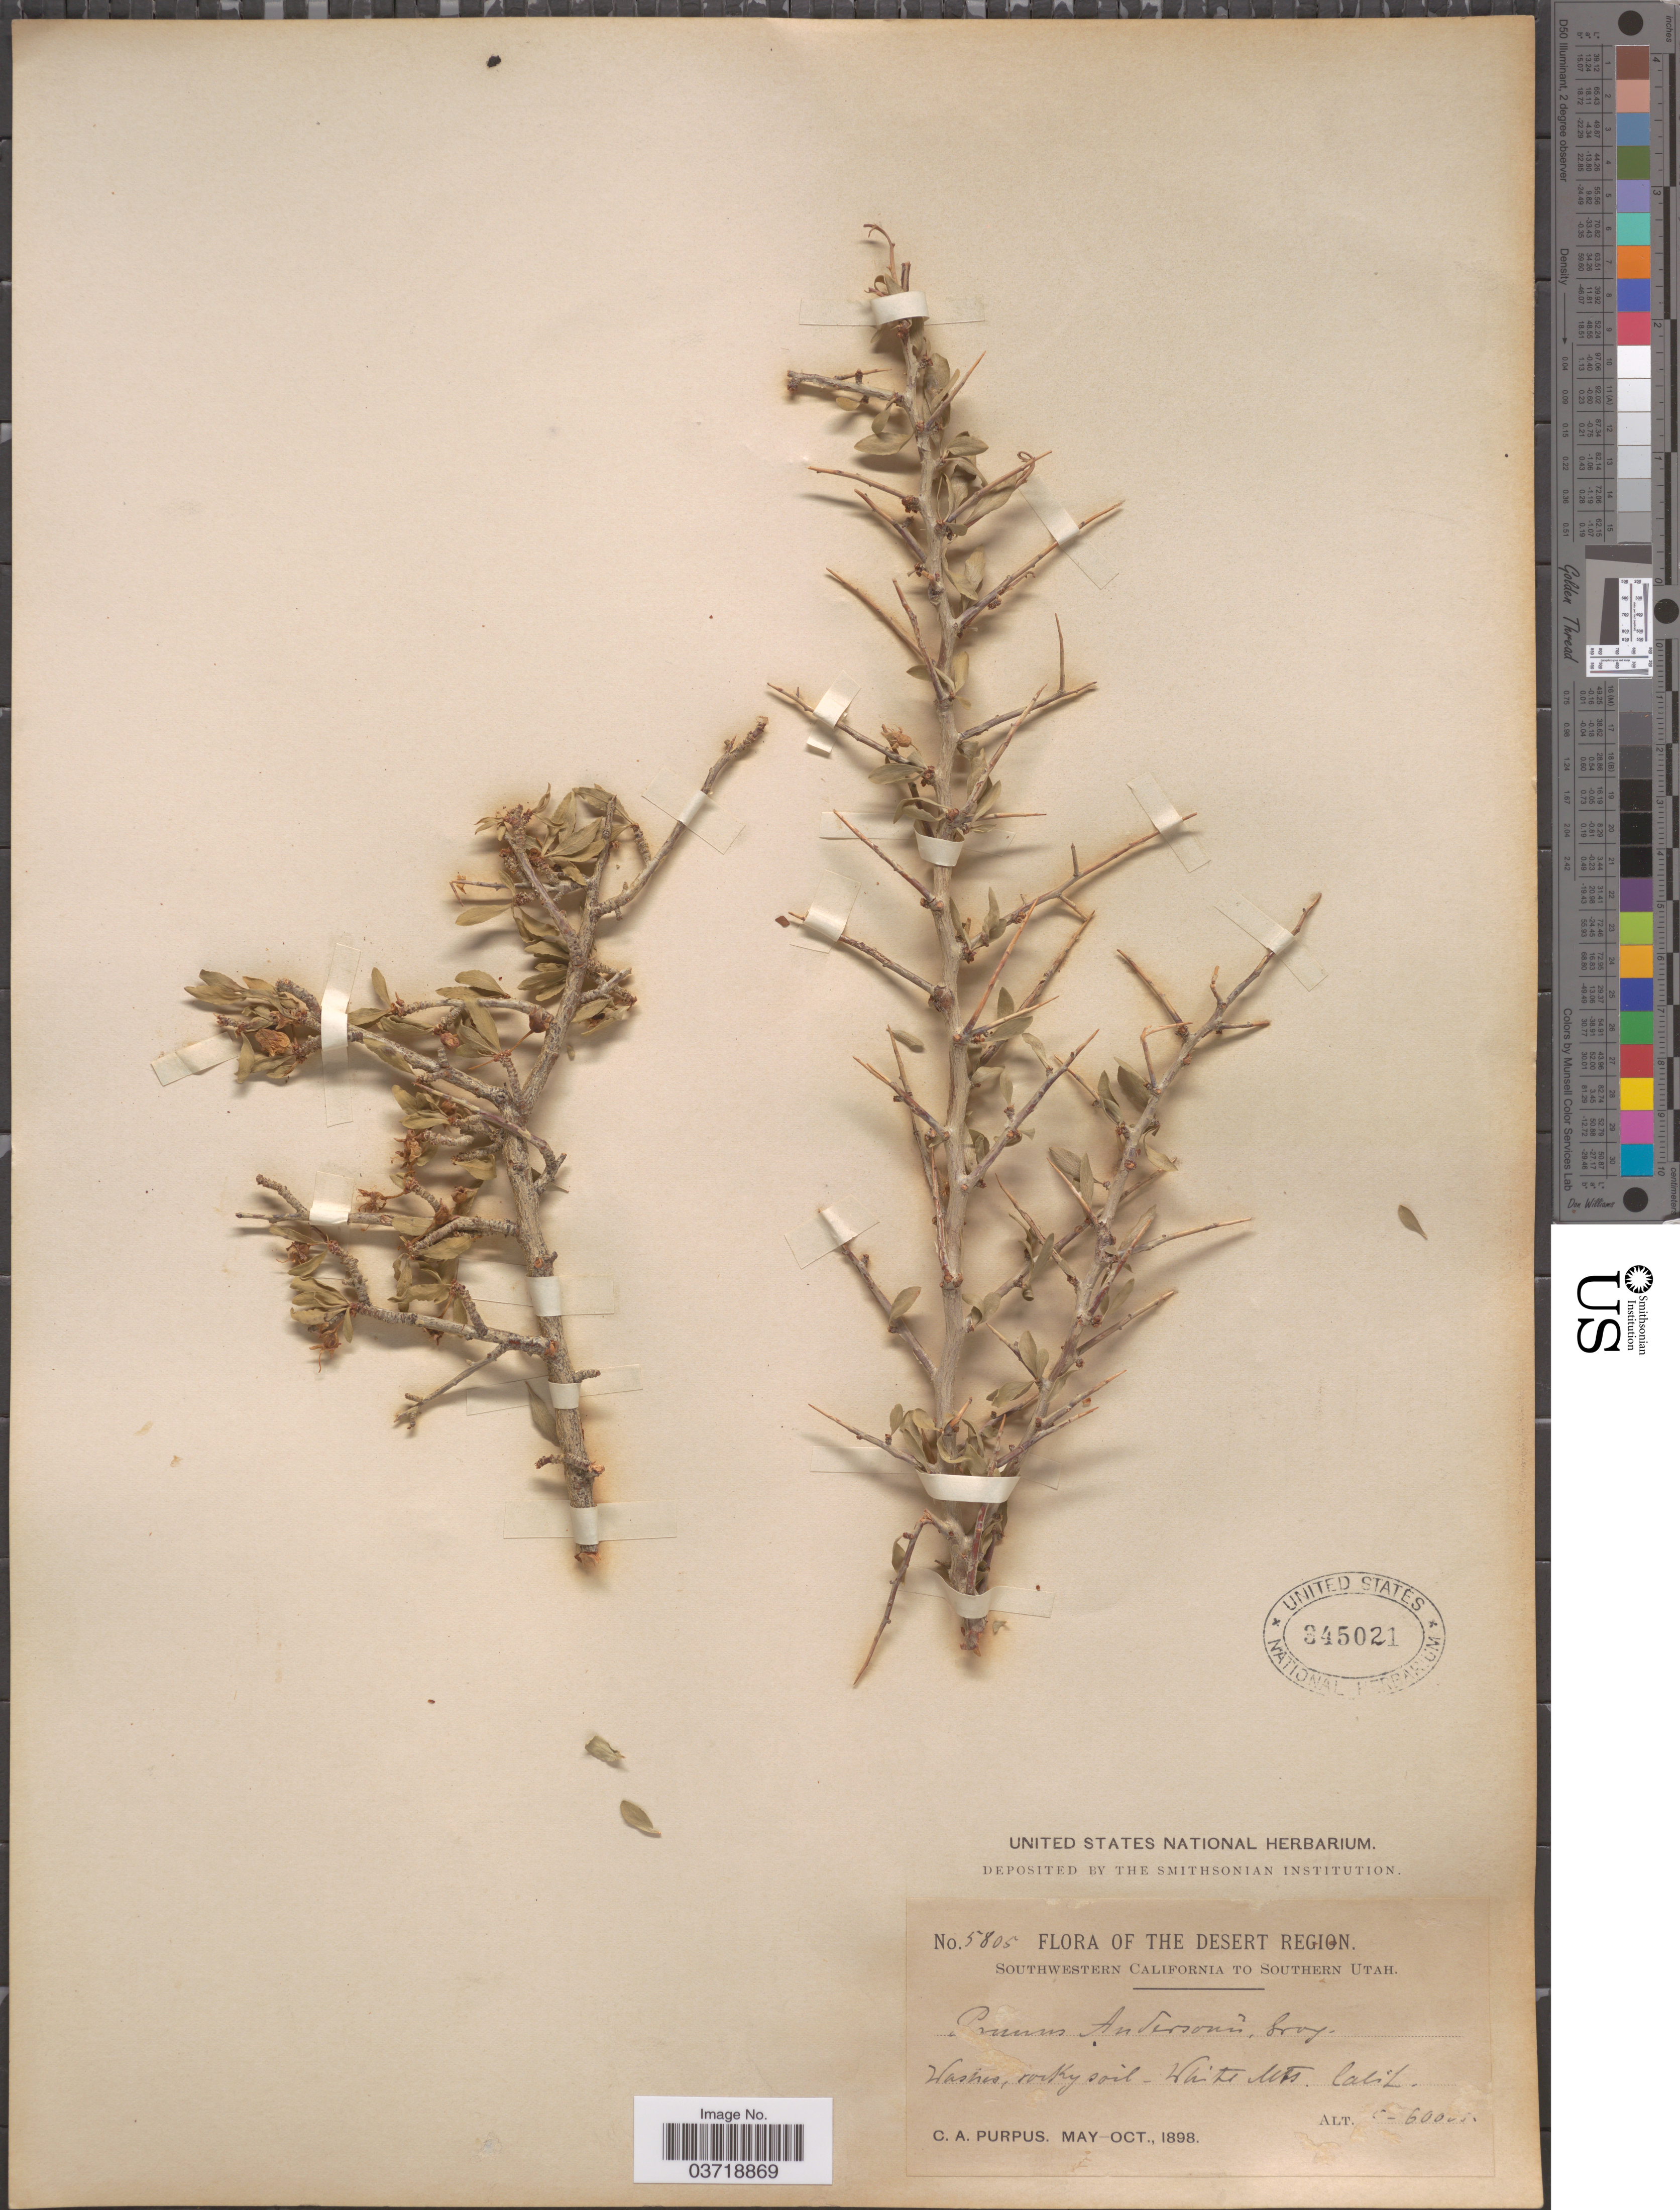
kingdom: Plantae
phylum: Tracheophyta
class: Magnoliopsida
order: Rosales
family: Rosaceae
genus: Prunus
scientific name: Prunus andersonii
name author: A. Gray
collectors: C. A. Purpus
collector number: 5805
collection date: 1898-05/1898-10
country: United States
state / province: California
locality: The Desert Region. Southwestern California. White Mts.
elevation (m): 1524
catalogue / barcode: US 345021